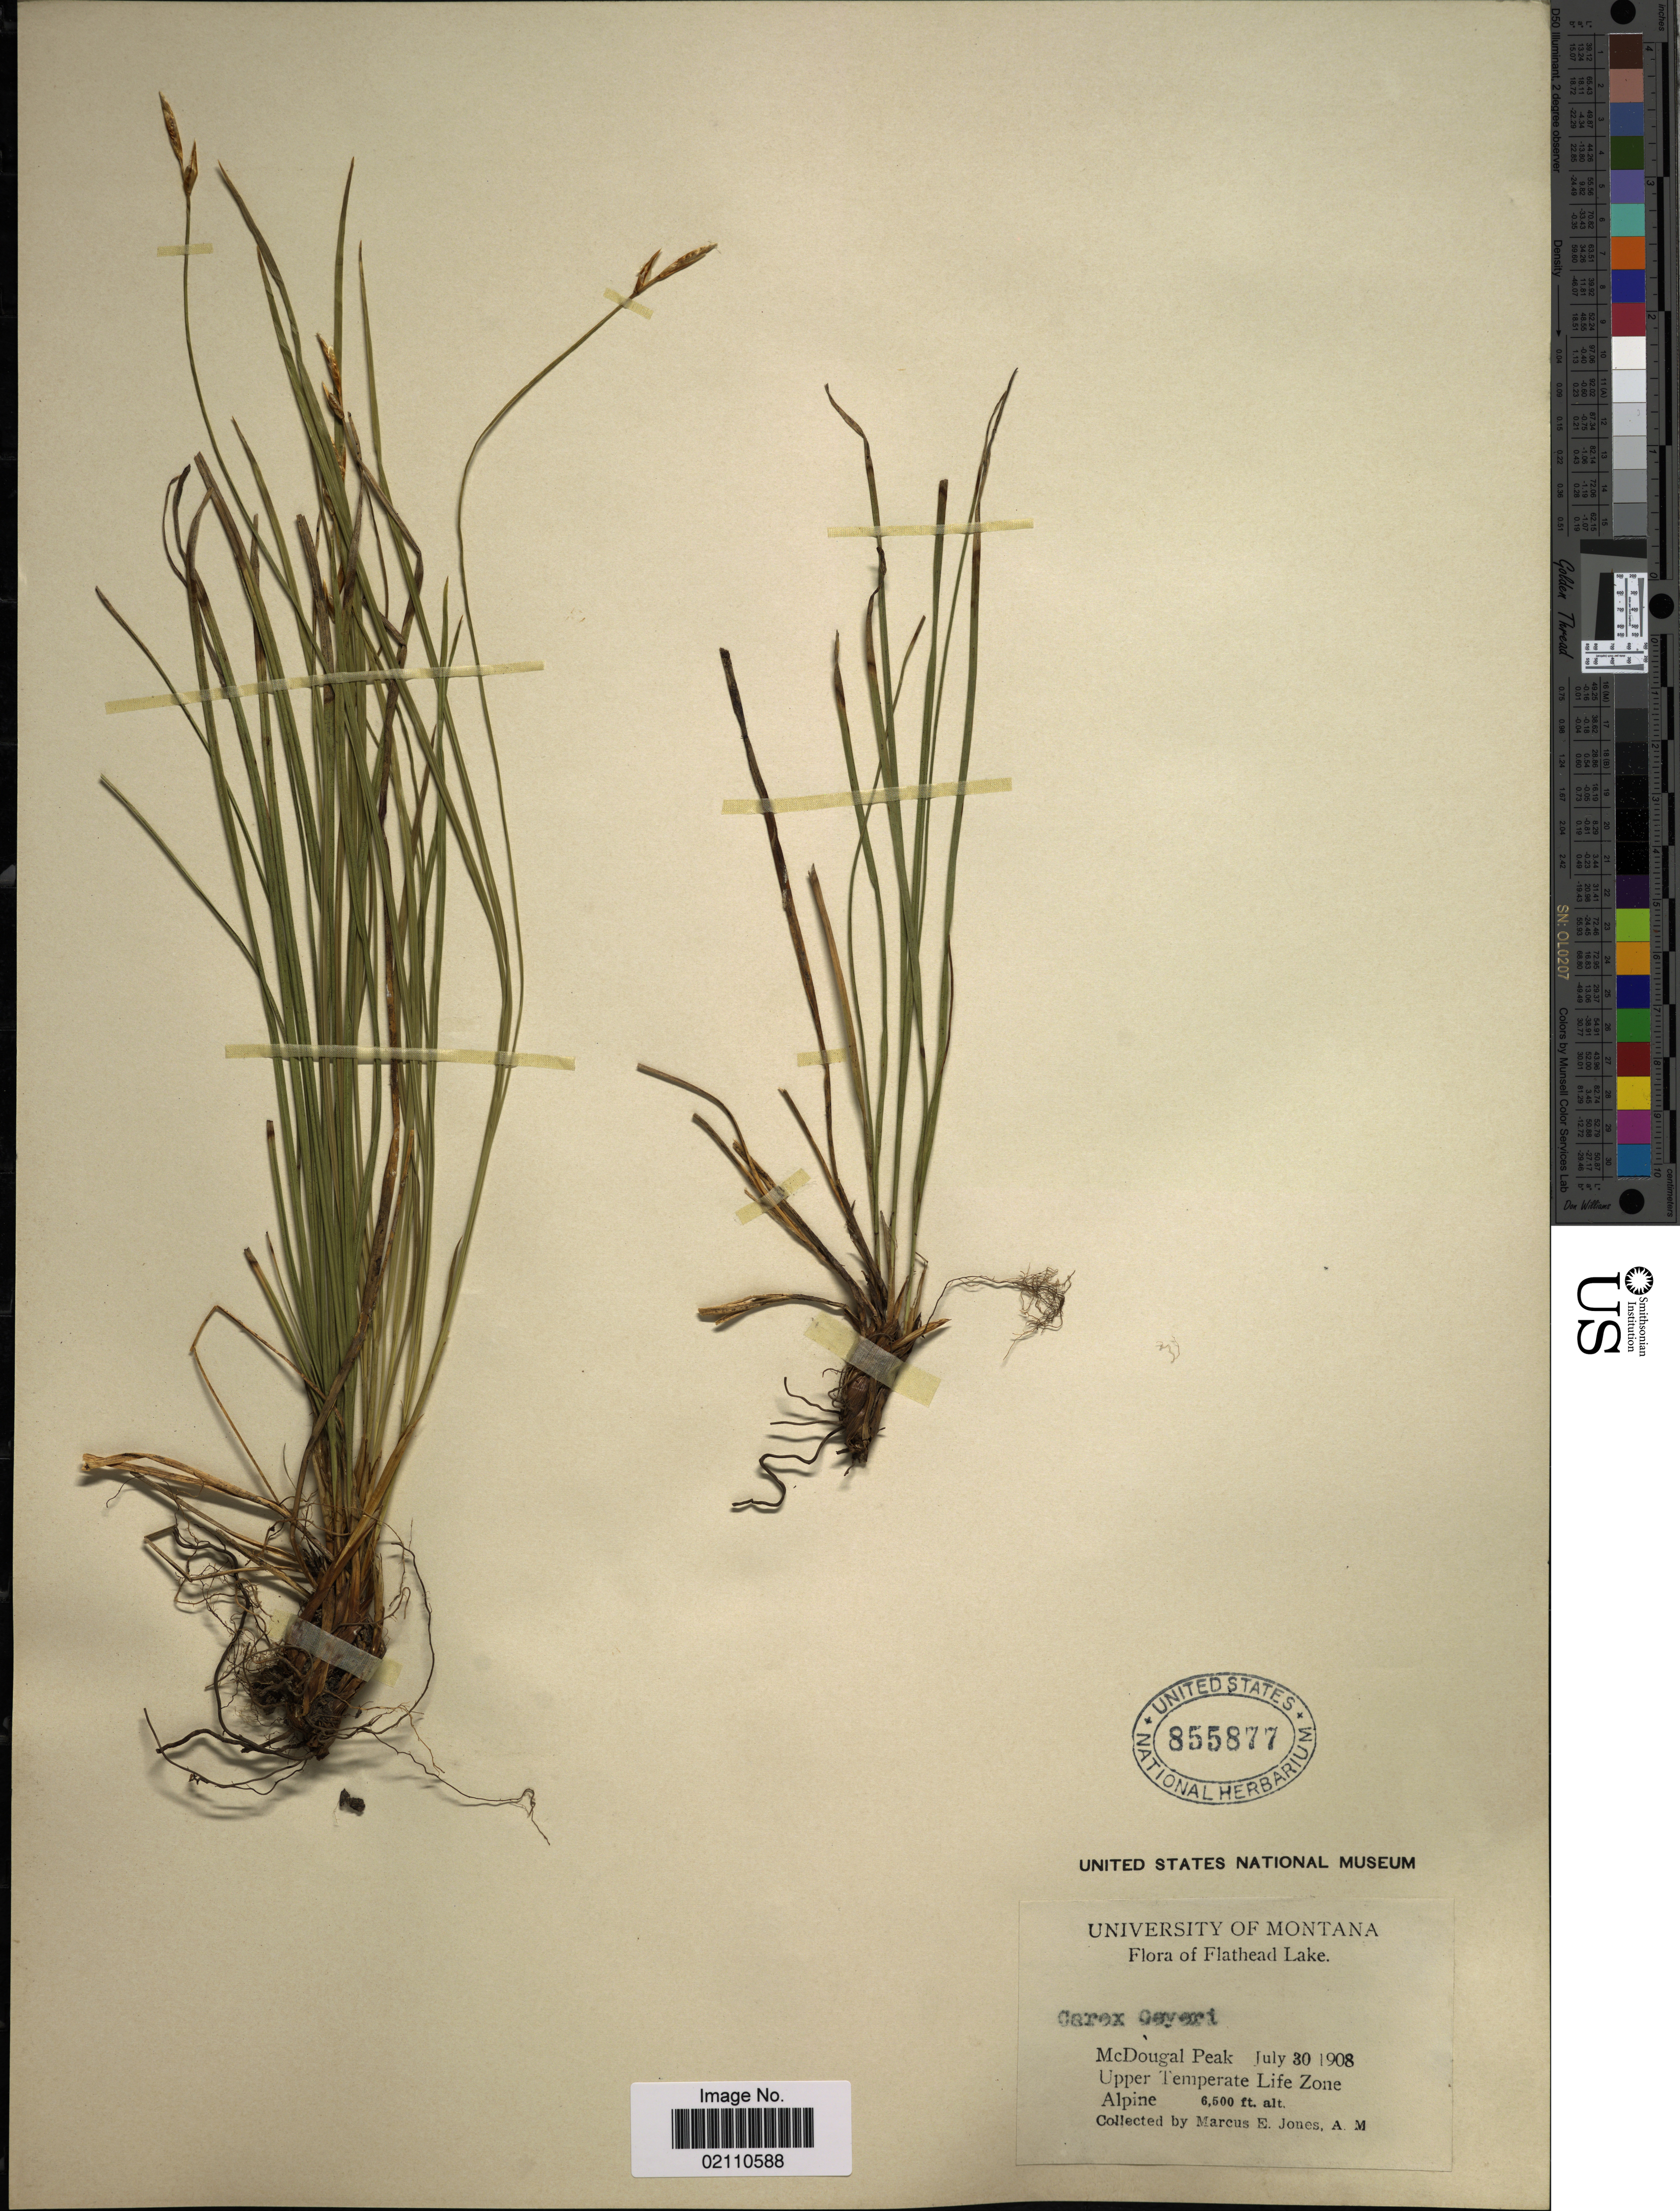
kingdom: Plantae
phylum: Tracheophyta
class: Liliopsida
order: Poales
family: Cyperaceae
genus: Carex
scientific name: Carex geyeri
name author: Boott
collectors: M. E. Jones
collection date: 1908-07-30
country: United States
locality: Flathead Lake, McDougal Peak, Upper Temperate Life Zone, Alpine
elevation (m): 1981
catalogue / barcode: US 855877